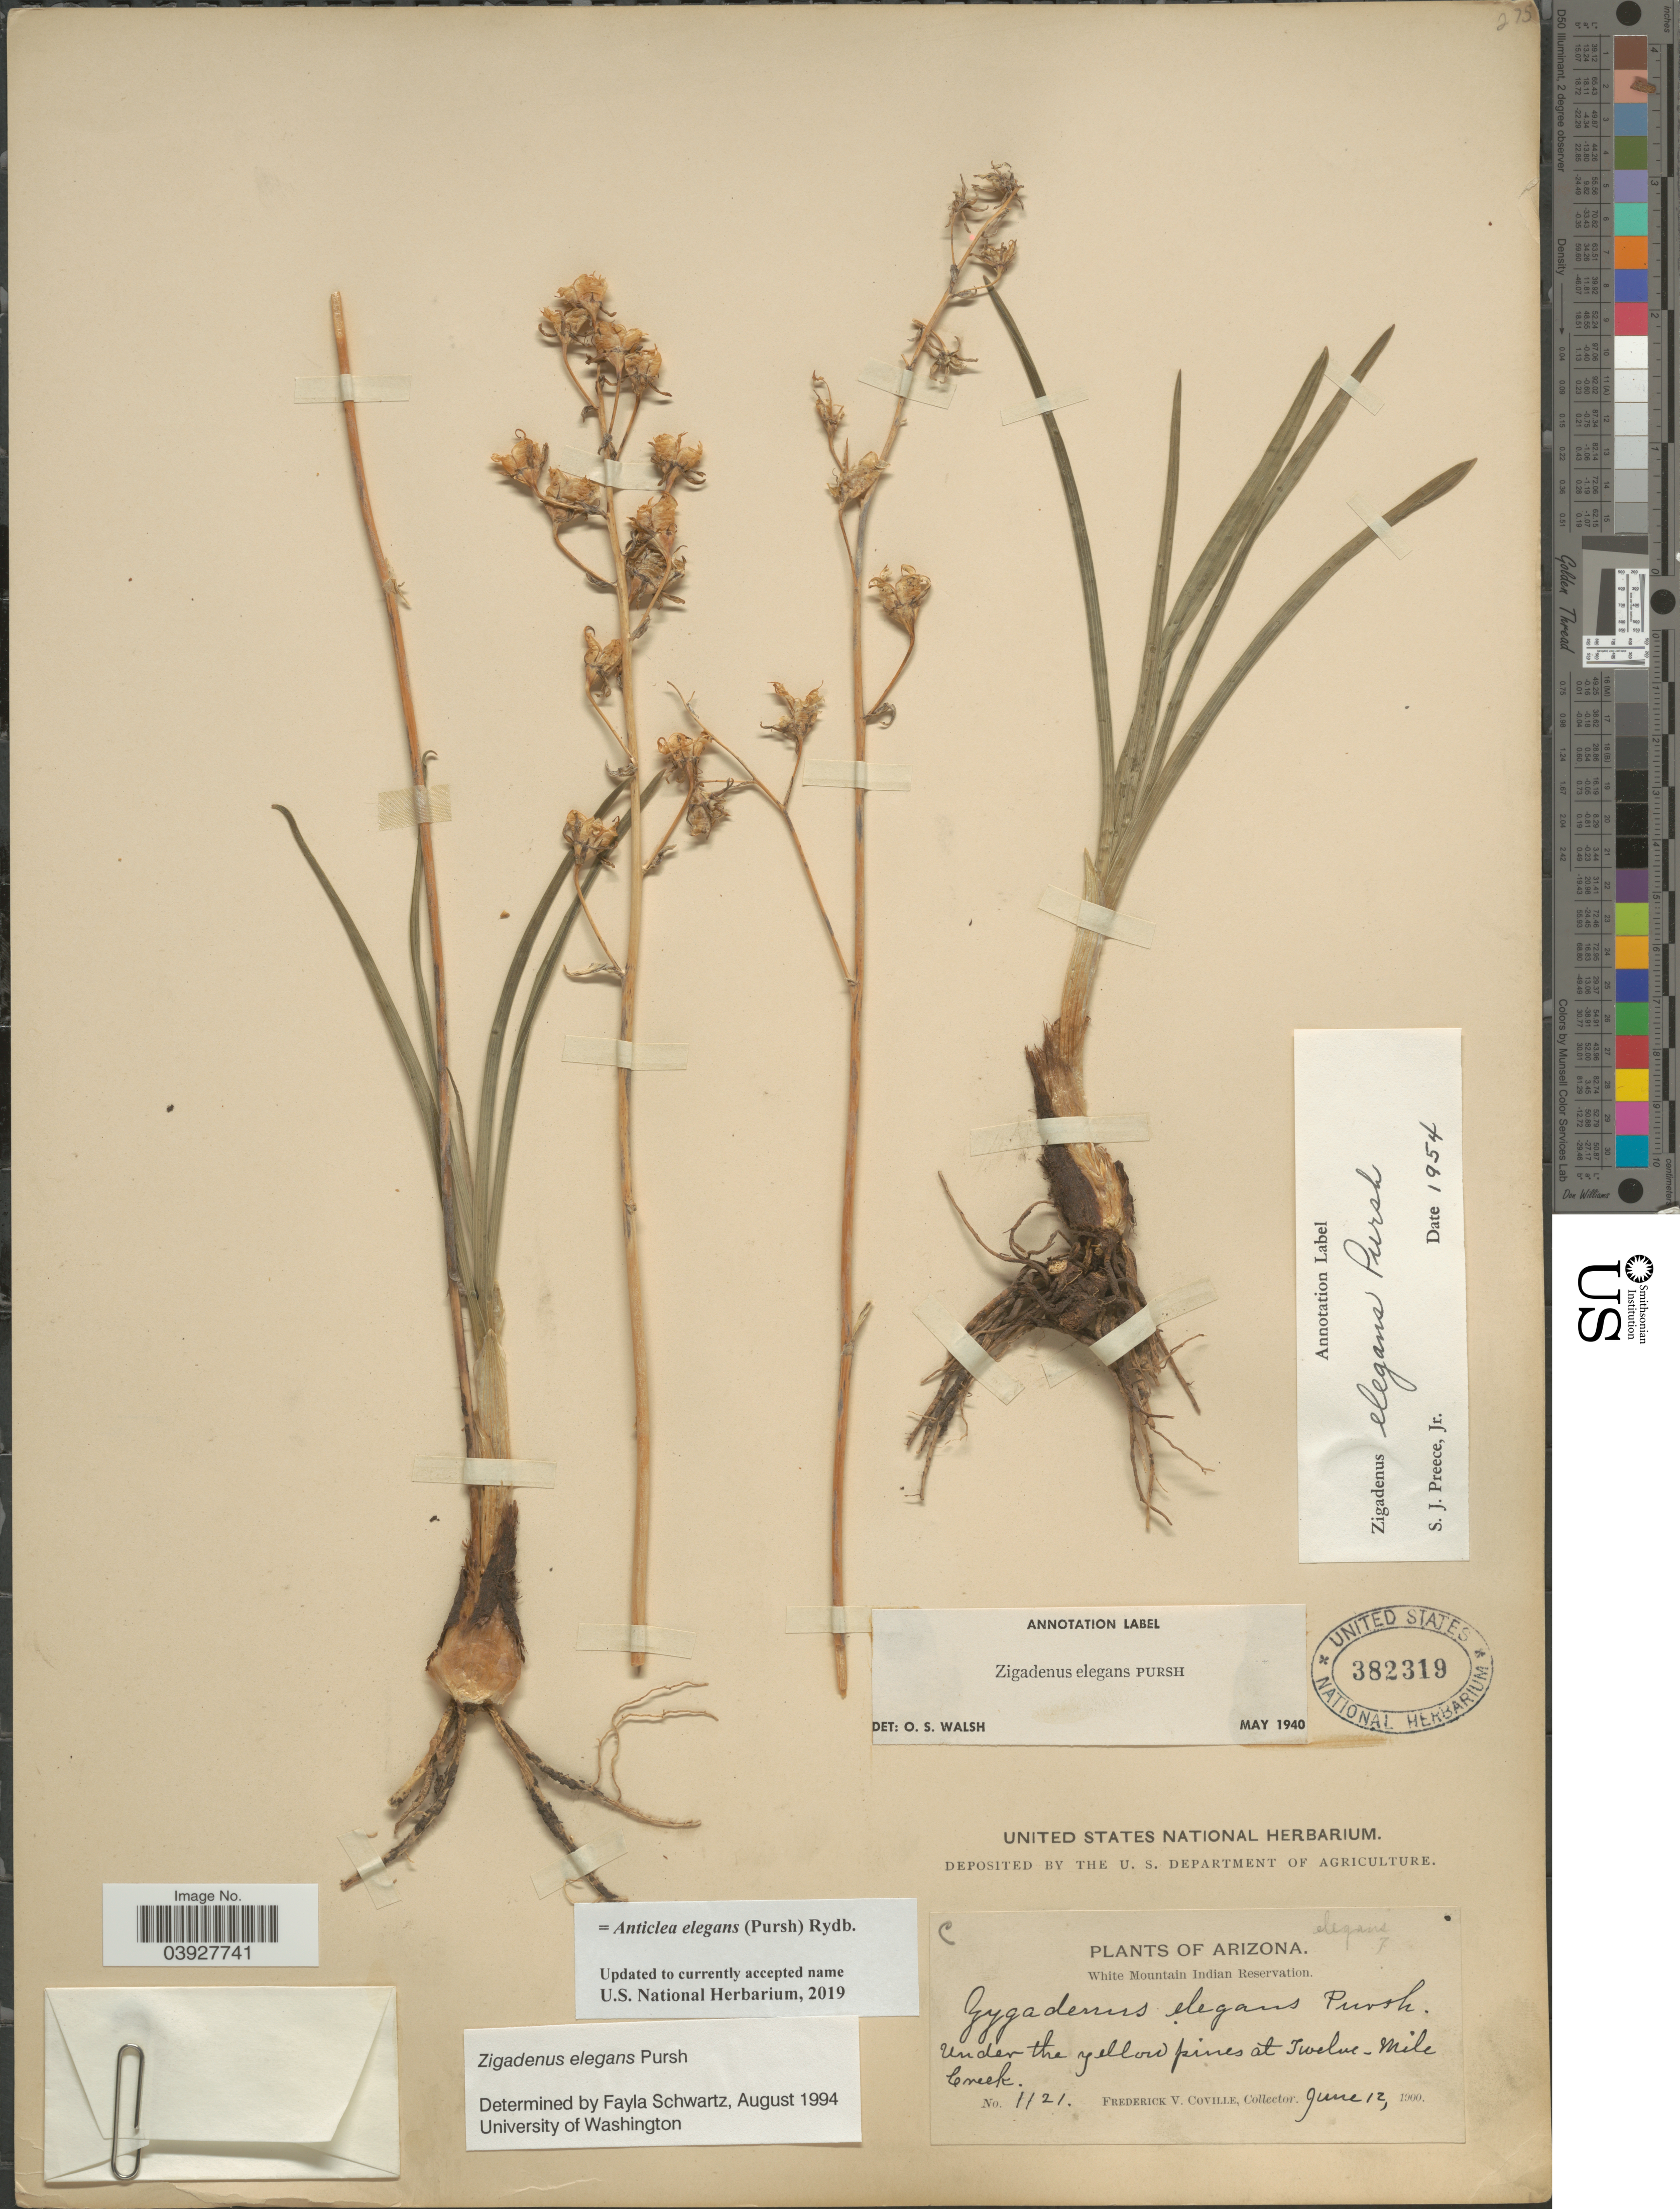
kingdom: Plantae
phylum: Tracheophyta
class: Liliopsida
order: Liliales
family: Melanthiaceae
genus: Anticlea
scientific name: Anticlea elegans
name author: (Pursh) Rydb.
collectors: F. V. Coville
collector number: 1121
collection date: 1900-06-12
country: United States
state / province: Arizona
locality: White Mountain Indian Reservation. Under the yellow pines at Twelve-Mile Creek.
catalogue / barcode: US 382319